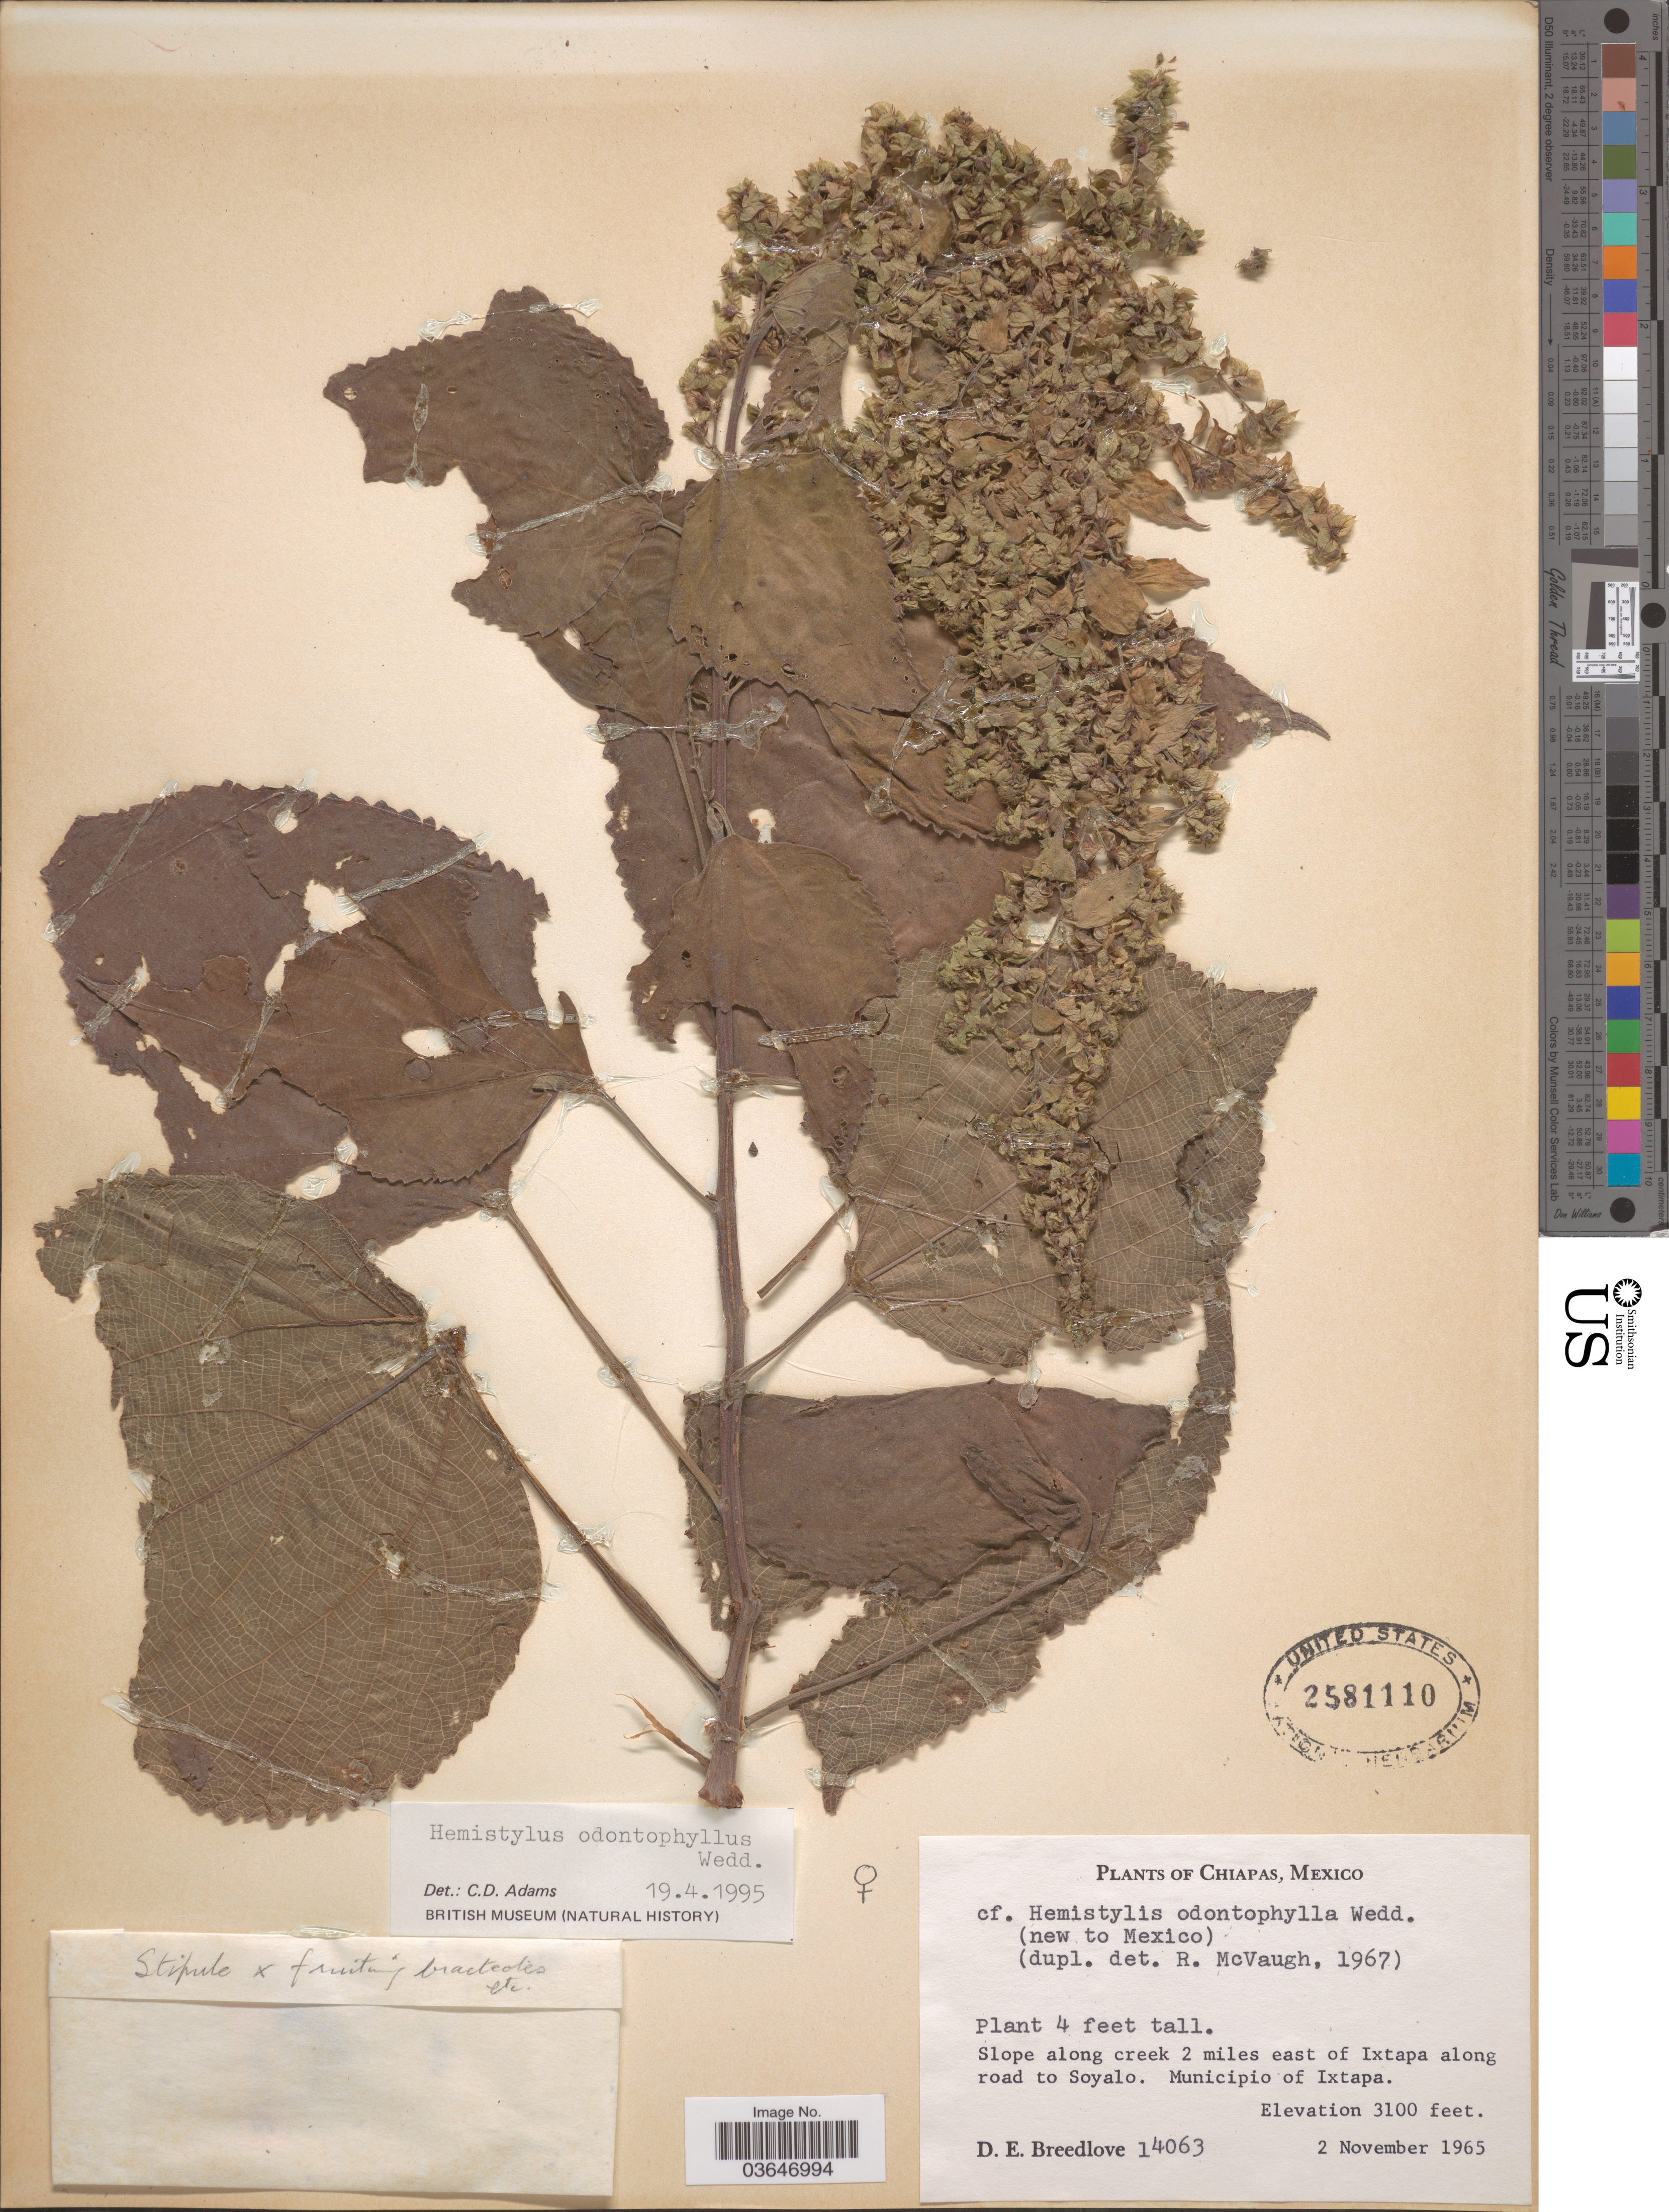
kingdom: Plantae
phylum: Tracheophyta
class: Magnoliopsida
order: Rosales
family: Urticaceae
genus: Hemistylus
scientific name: Hemistylus odontophylla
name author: Wedd. in DC.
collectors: D. E. Breedlove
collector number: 14063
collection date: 1965-11-02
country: Mexico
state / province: Chiapas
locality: Slope along creek 2 miles east of Ixtapa along road to Soyalo. Municipio of Ixtapa.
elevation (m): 945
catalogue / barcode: US 2581110